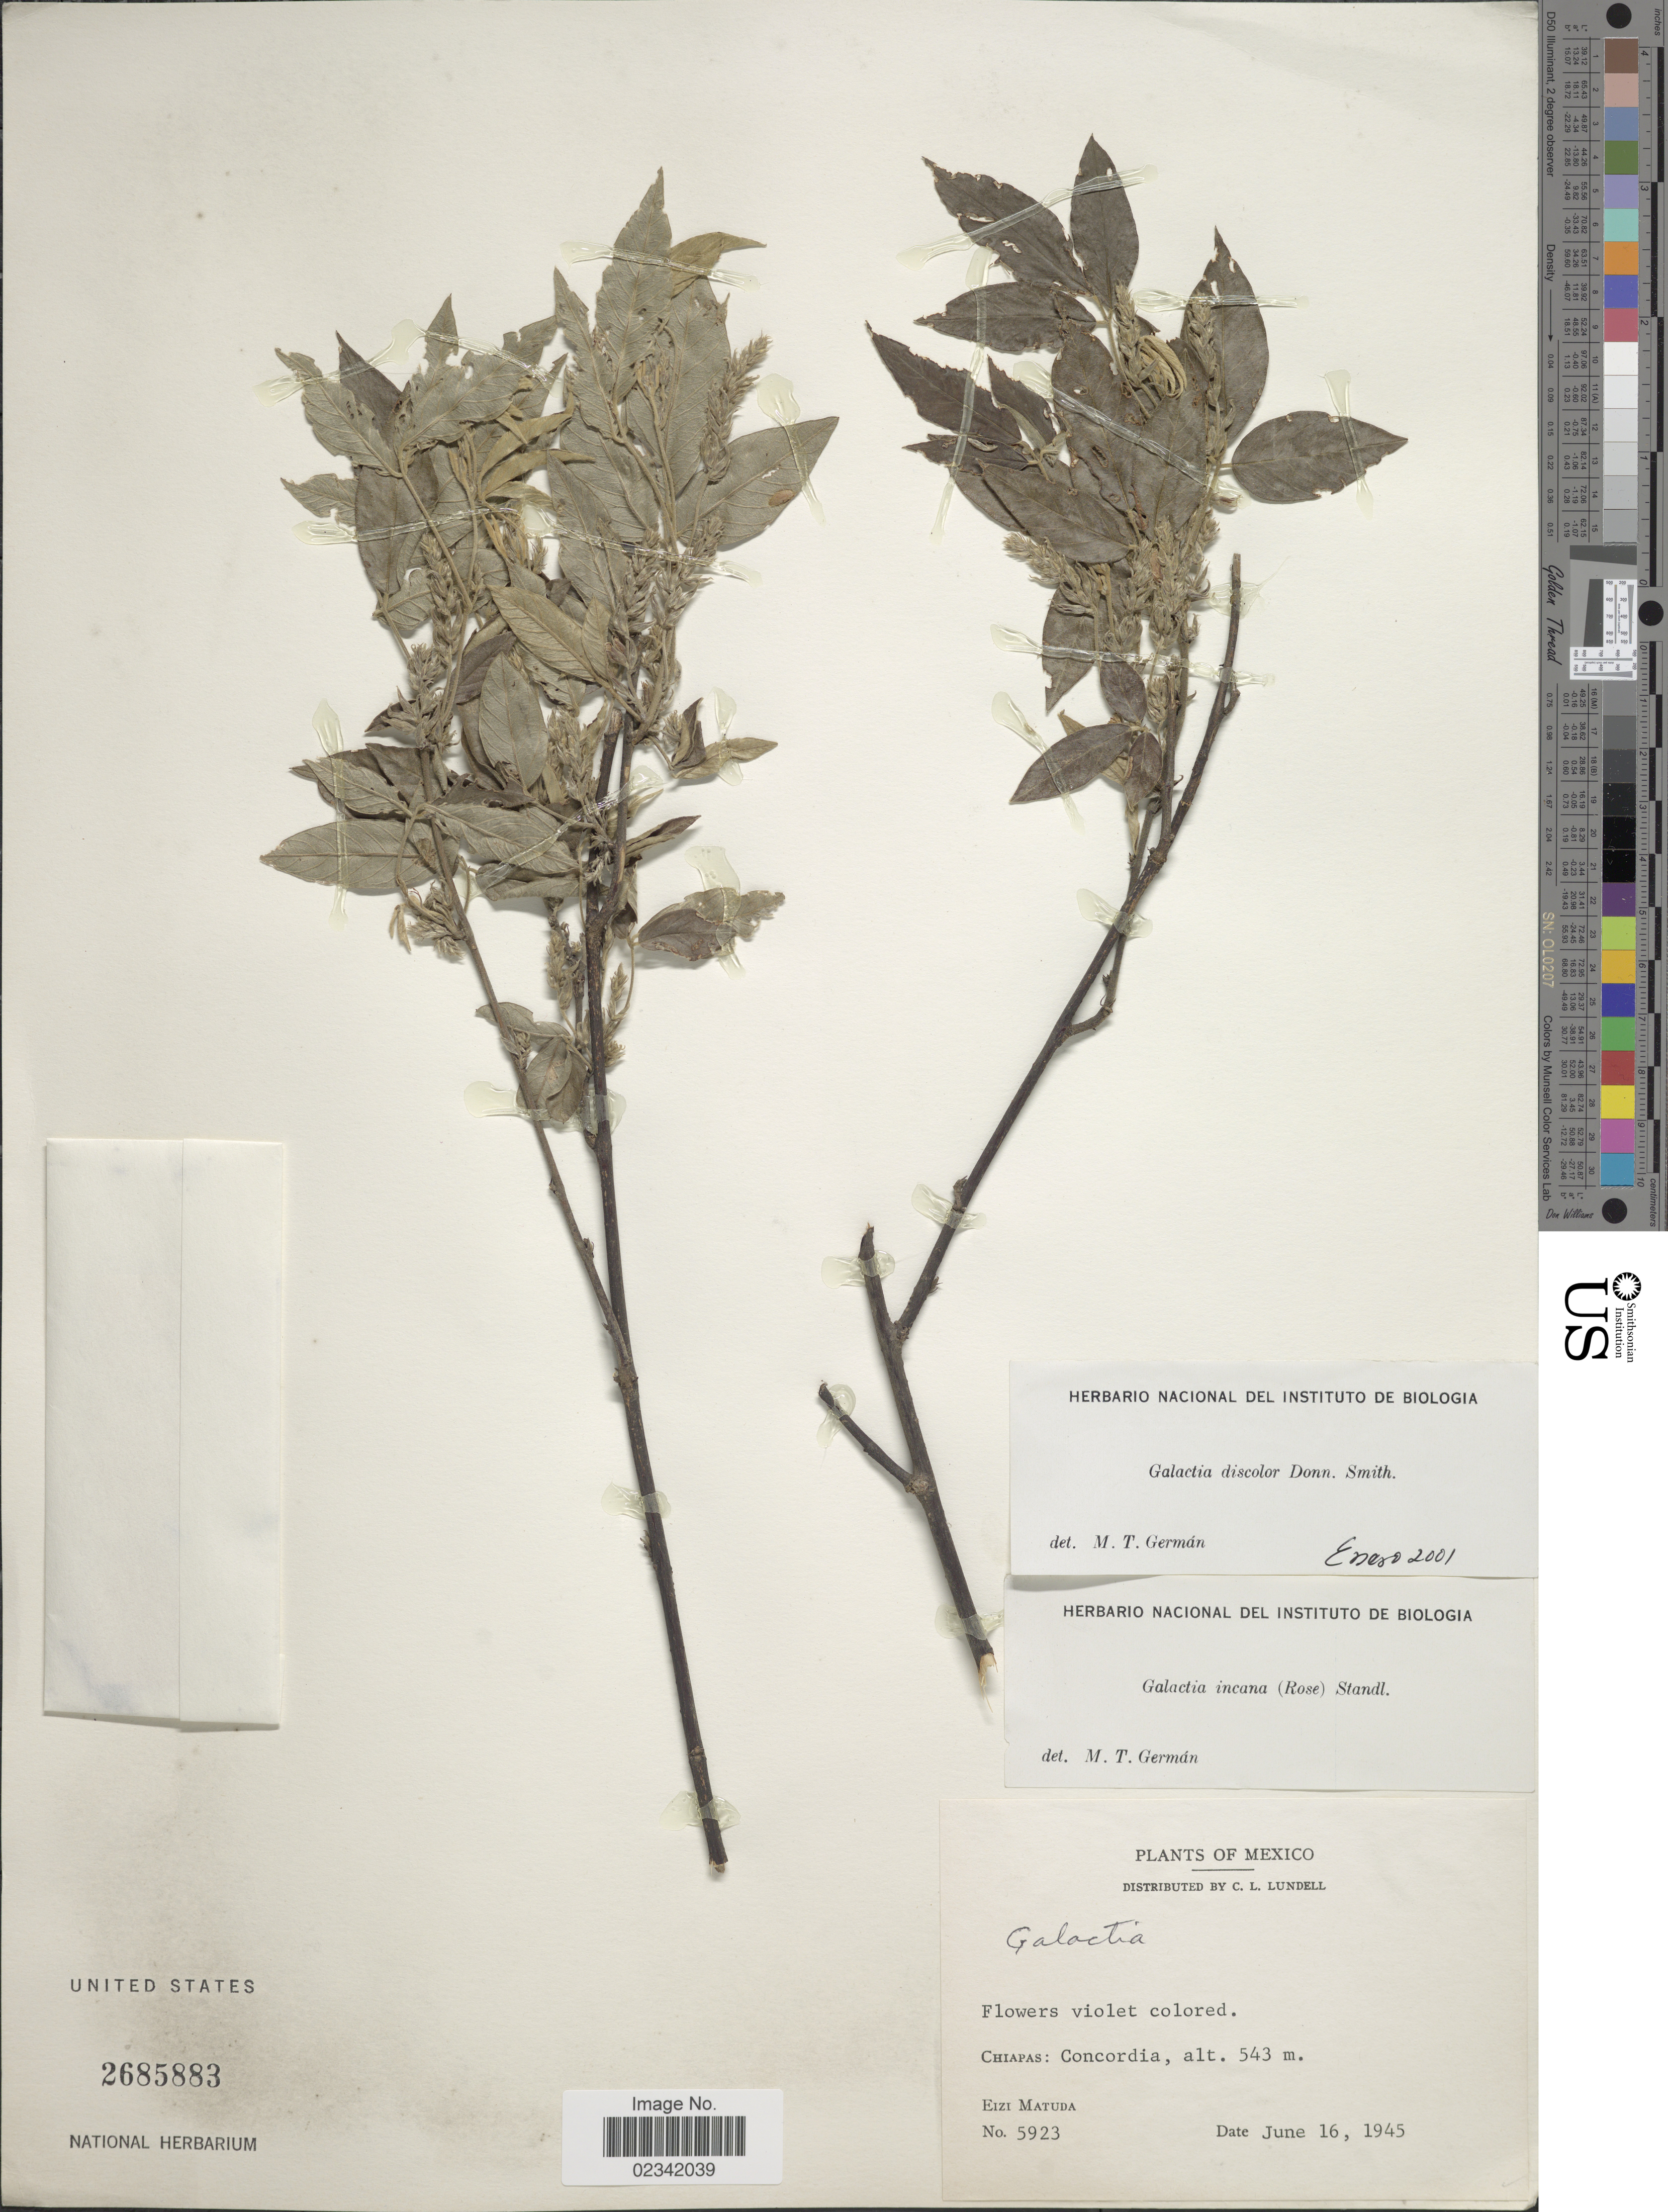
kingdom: Plantae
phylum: Tracheophyta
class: Magnoliopsida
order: Fabales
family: Fabaceae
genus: Galactia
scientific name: Galactia discolor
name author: Donn. Sm.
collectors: E. Matuda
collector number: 5923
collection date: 1945-06-16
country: Mexico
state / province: Chiapas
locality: Chiapas: Concordia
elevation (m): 543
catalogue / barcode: US 2685883